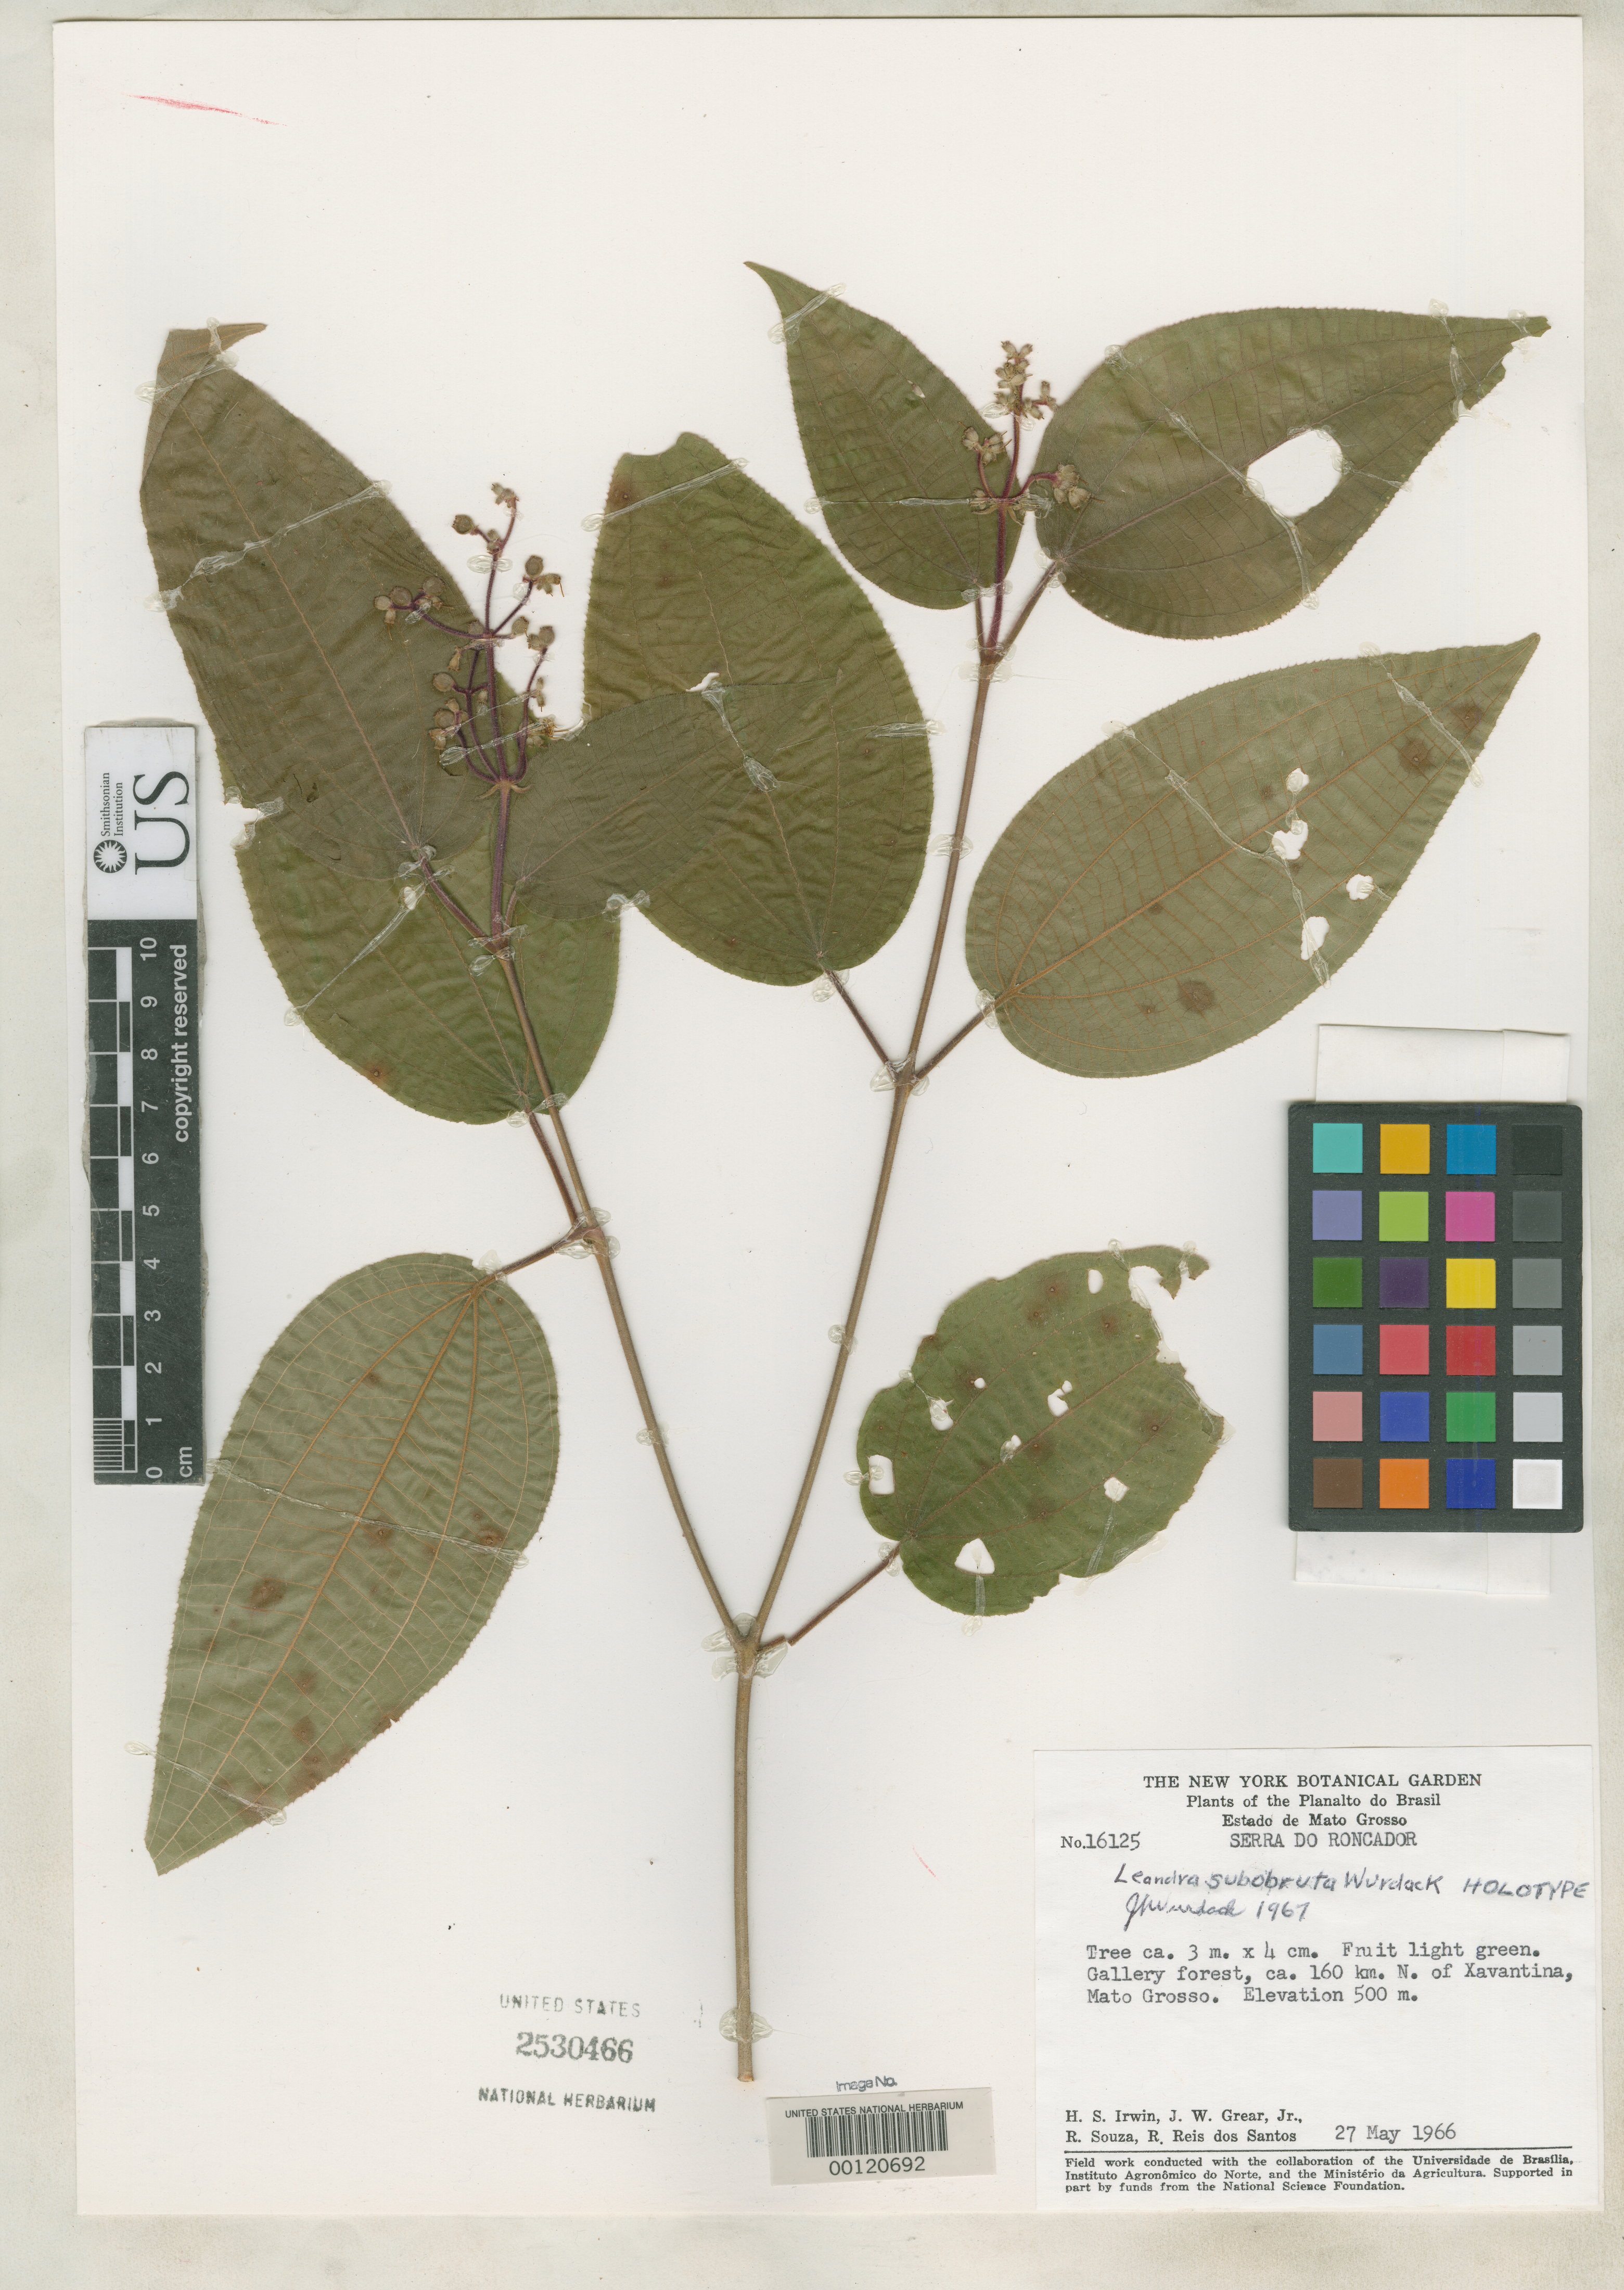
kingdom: Plantae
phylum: Tracheophyta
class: Magnoliopsida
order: Myrtales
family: Melastomataceae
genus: Leandra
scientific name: Leandra subobruta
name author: Wurdack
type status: Holotype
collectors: H. Irwin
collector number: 16125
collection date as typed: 27 May 1966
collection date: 1966-05-27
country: Brazil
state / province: Mato Grosso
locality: Serra do Roncador.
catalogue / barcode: US 2530466